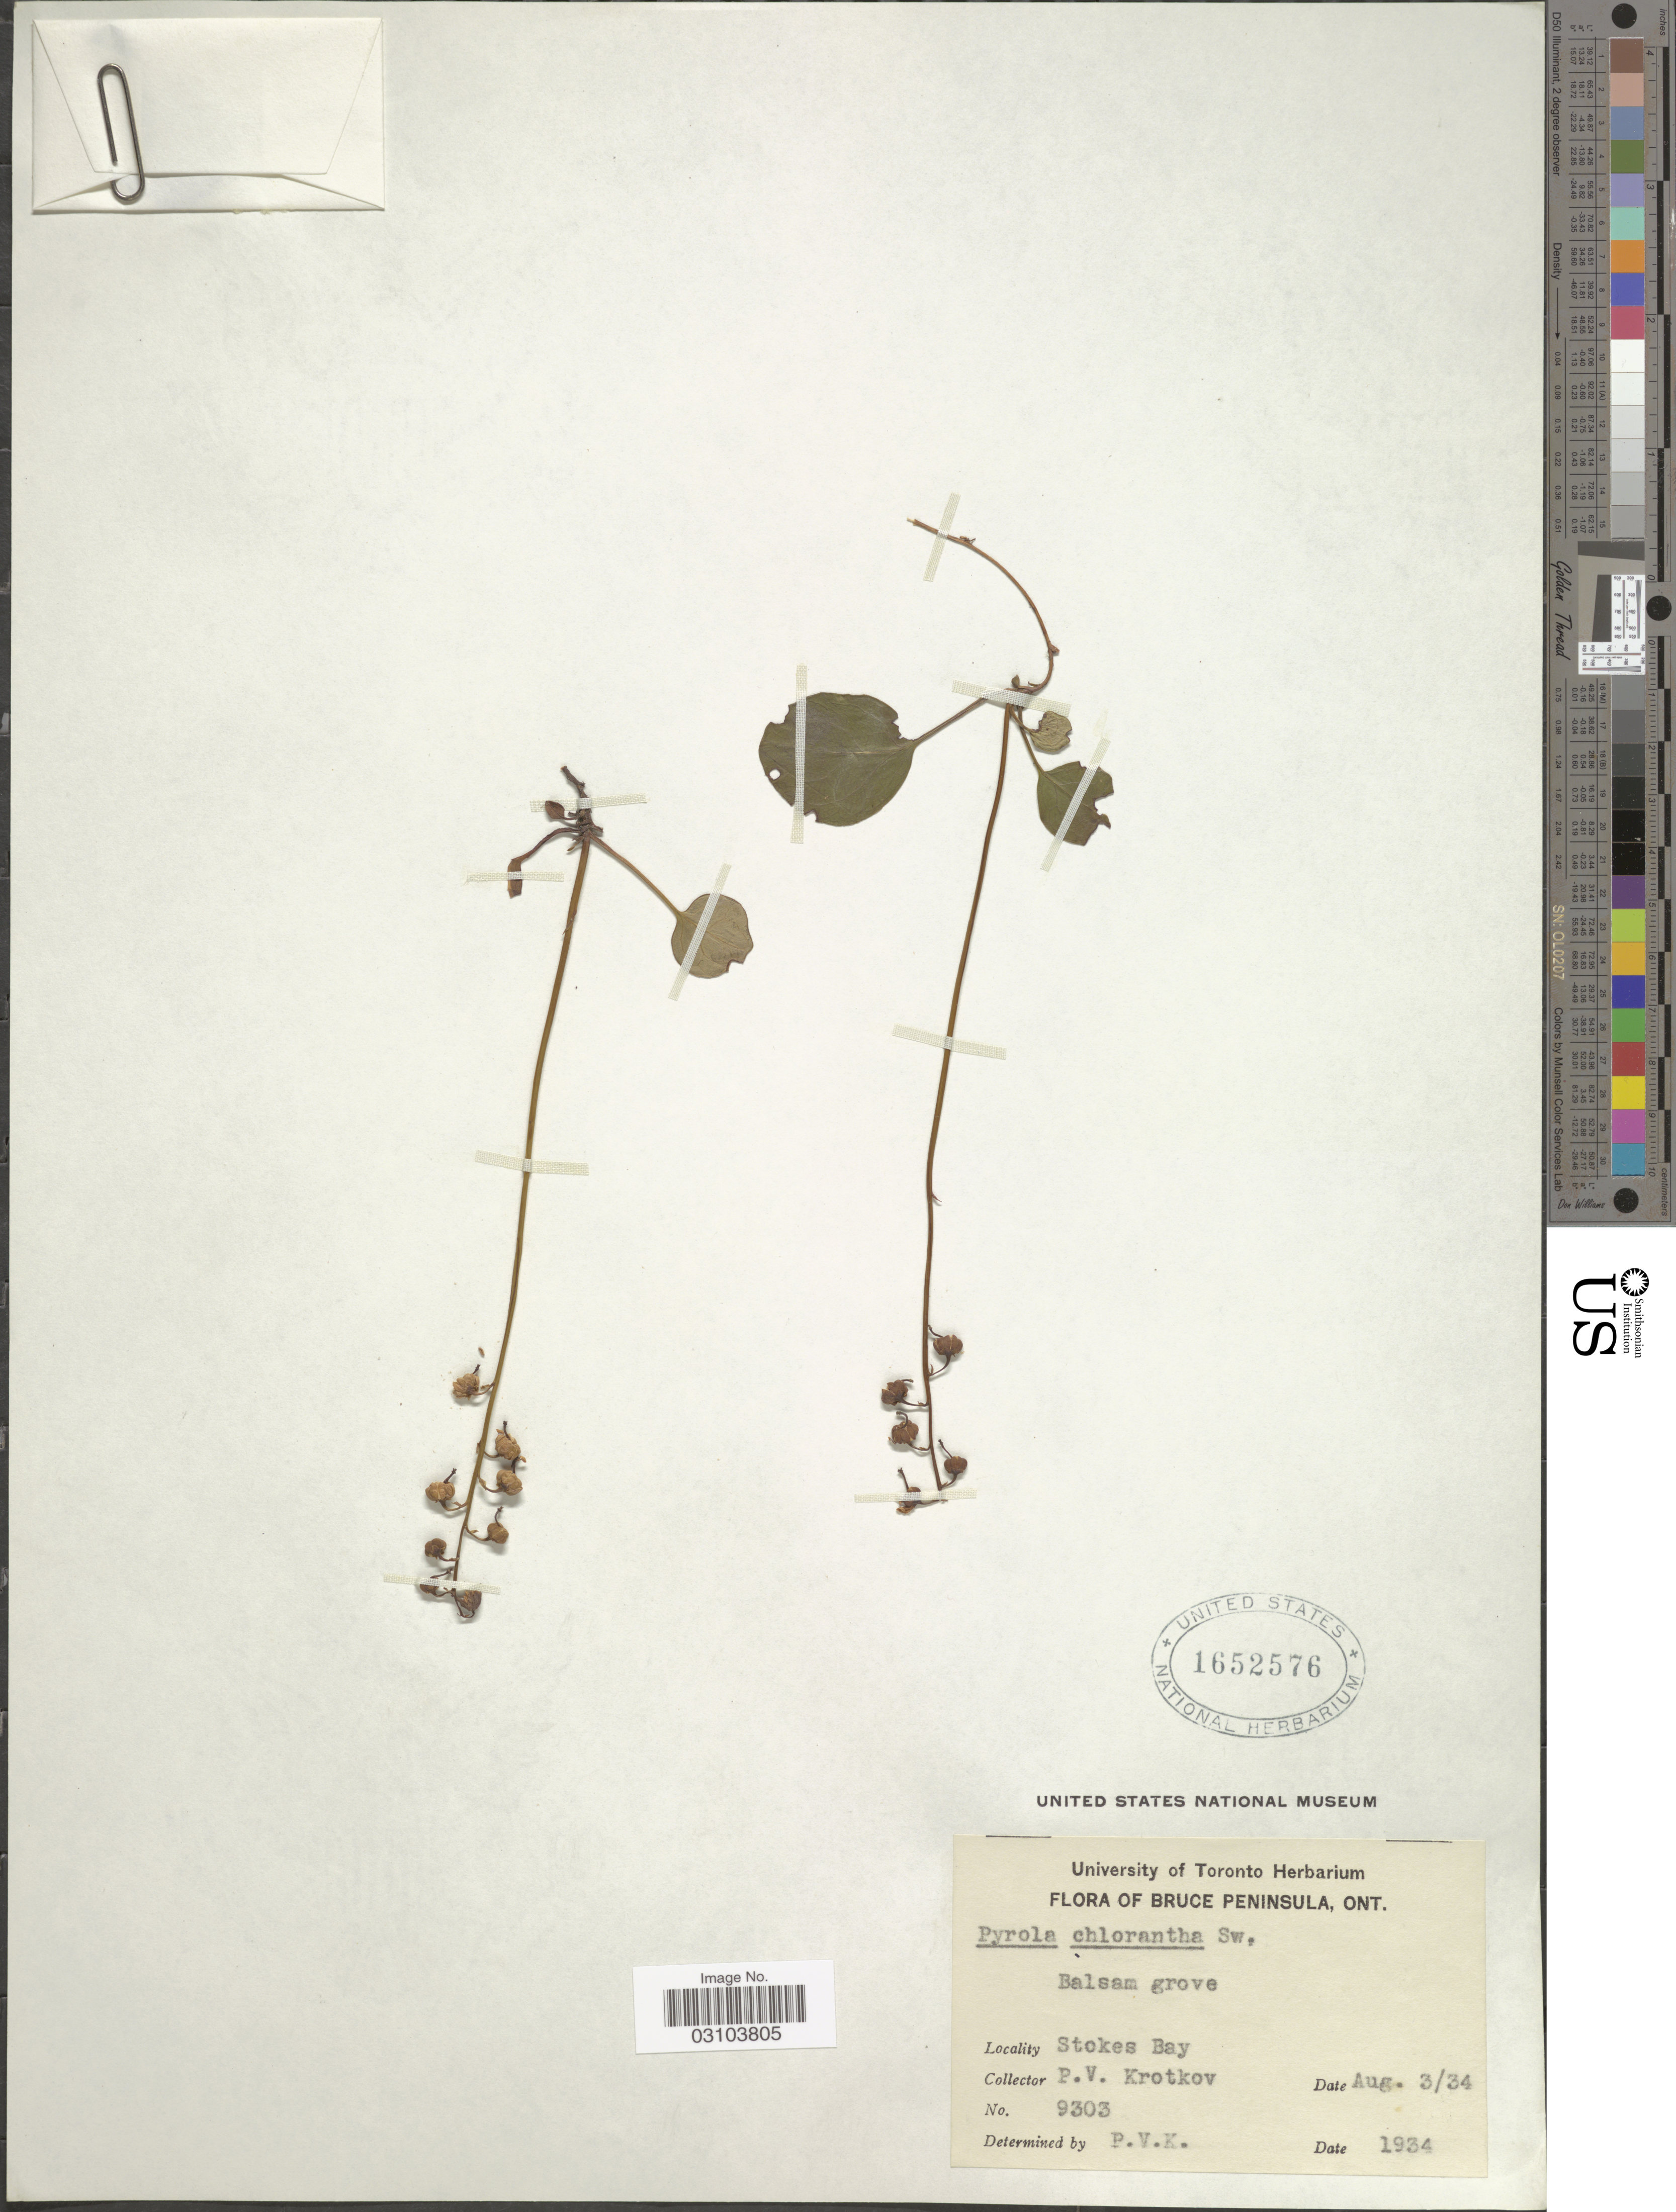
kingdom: Plantae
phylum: Tracheophyta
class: Magnoliopsida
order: Ericales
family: Ericaceae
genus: Pyrola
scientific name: Pyrola chlorantha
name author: Schweigg.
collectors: P. V. Krotkov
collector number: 9303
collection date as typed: Transcribed d/m/y: 3/8/34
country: Canada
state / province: Ontario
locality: Bruce Peninsula, Ont. Balsam grove. Stokes Bay.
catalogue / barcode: US 1652576